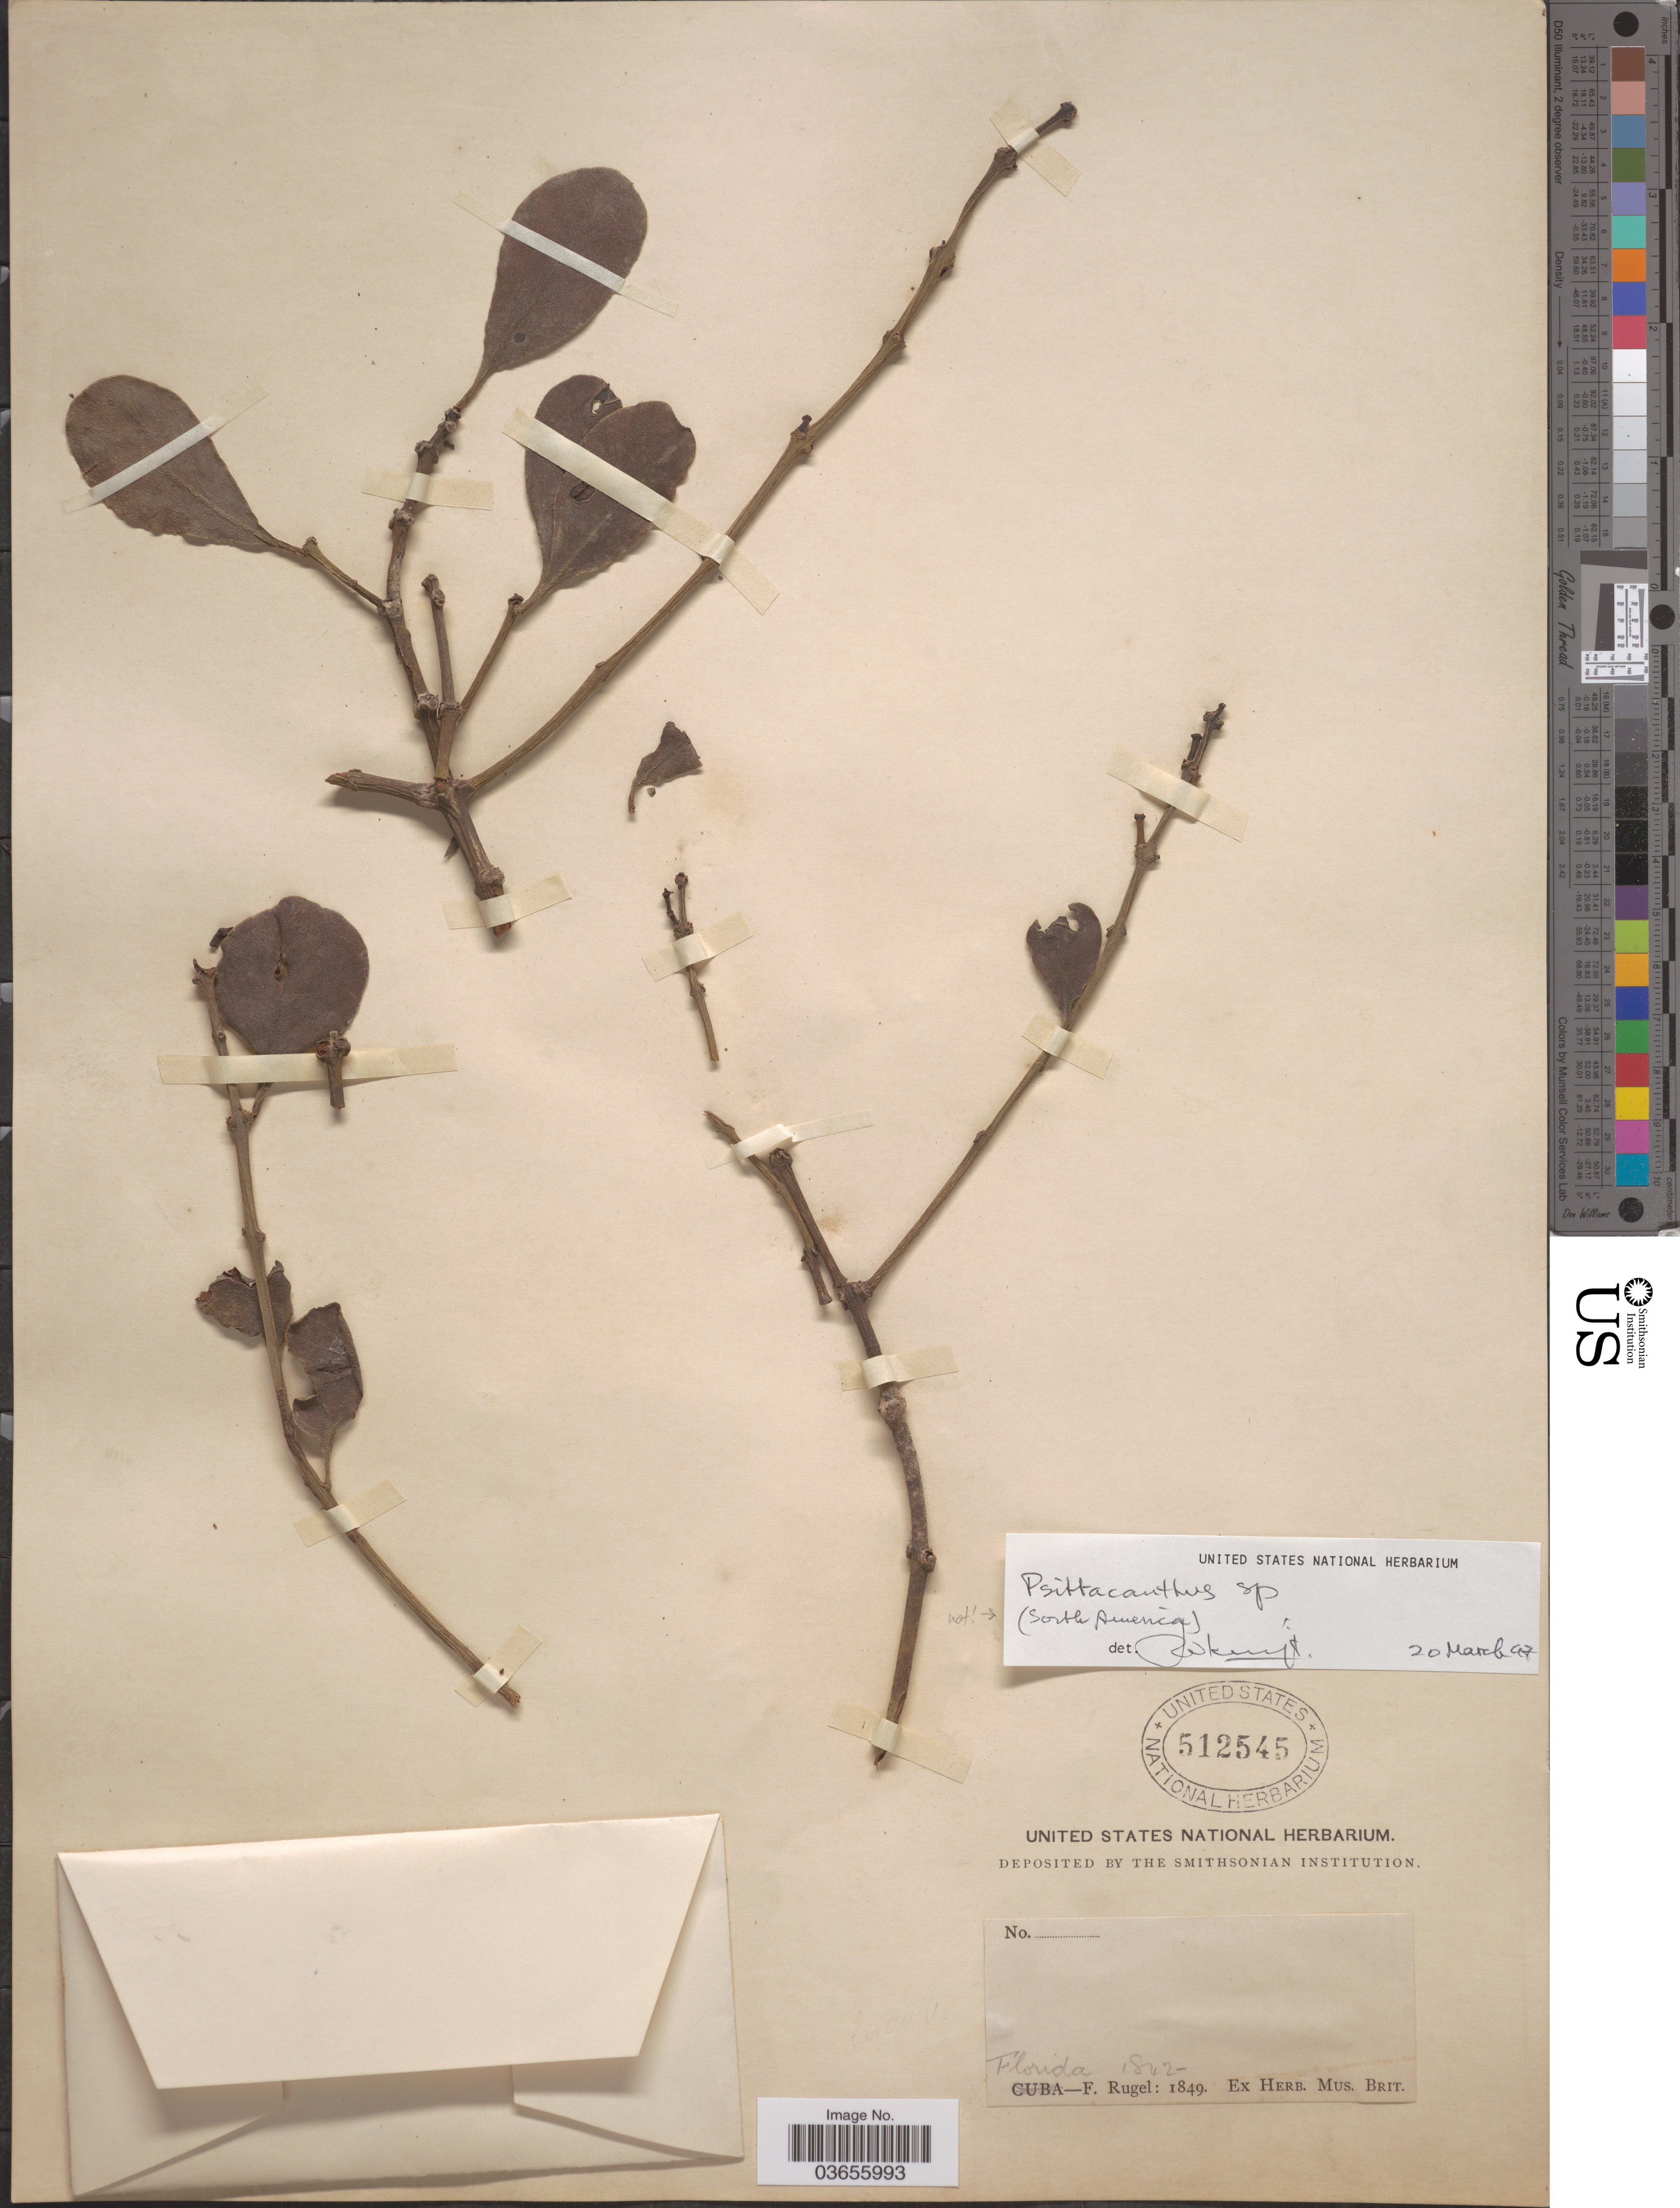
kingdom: Plantae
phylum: Tracheophyta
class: Magnoliopsida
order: Santalales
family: Loranthaceae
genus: Psittacanthus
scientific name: Psittacanthus sp.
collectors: F. Rugel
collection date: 1842/1849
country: United States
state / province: Florida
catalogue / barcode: US 512545